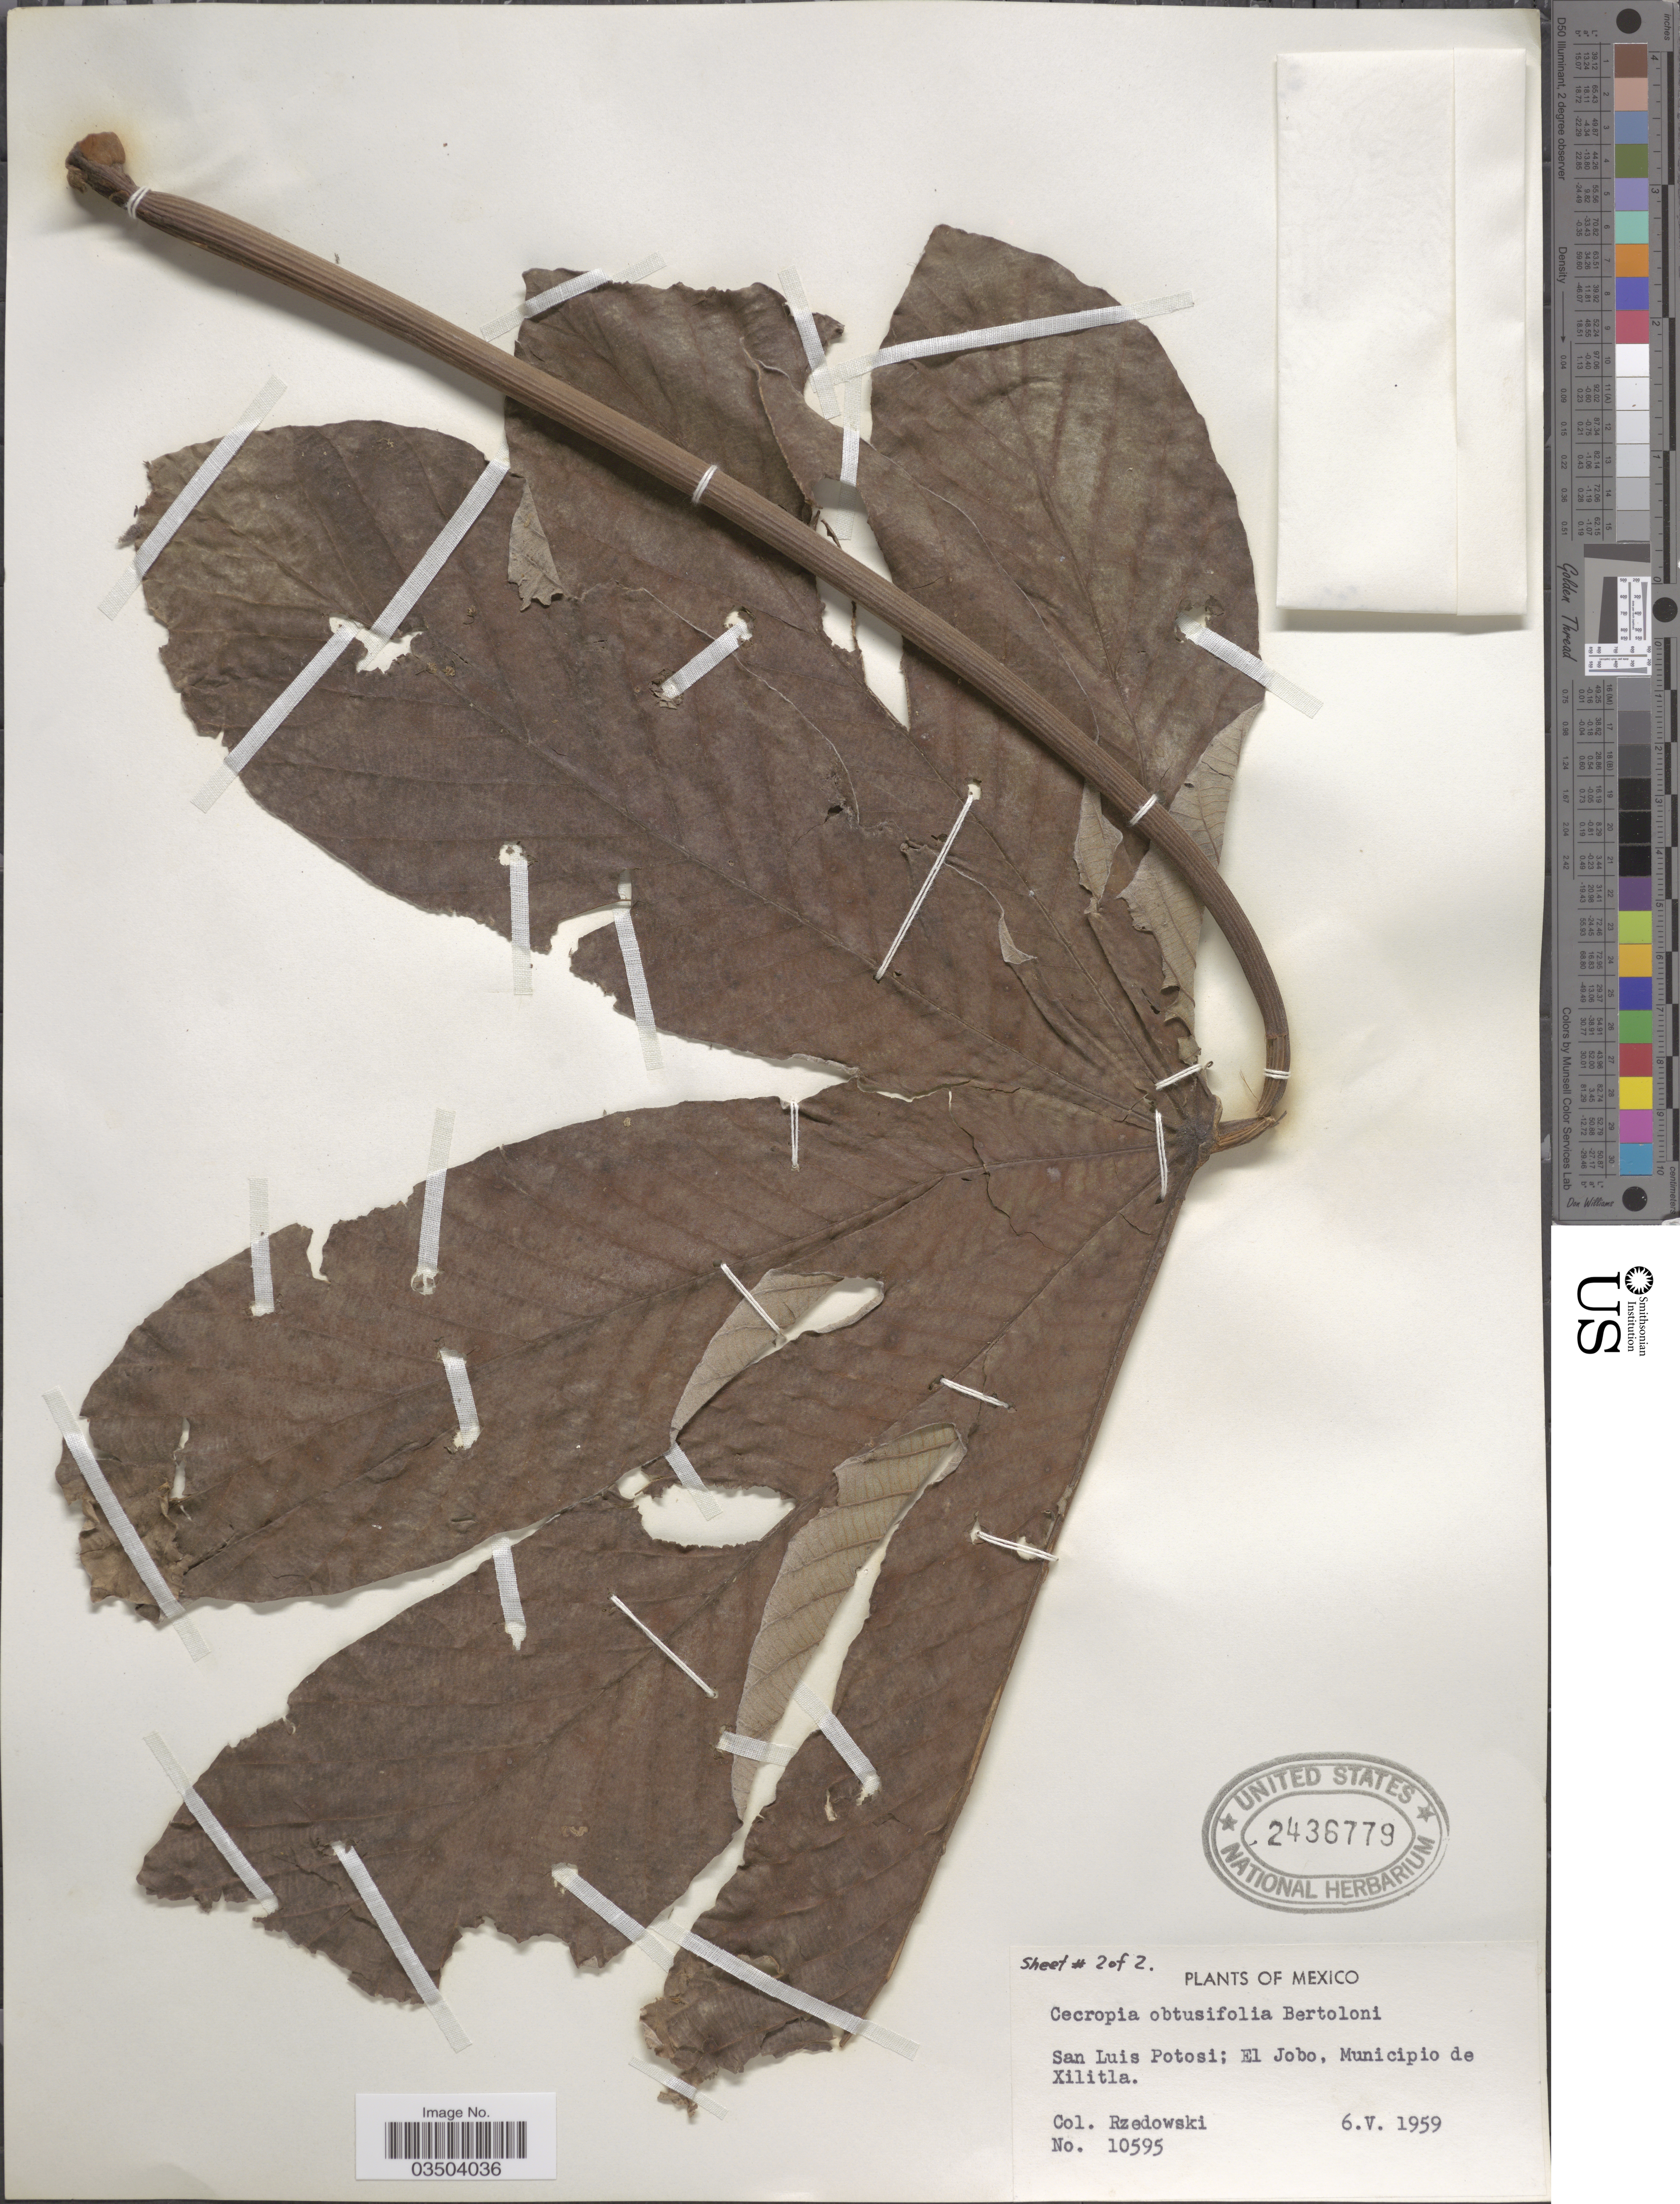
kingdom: Plantae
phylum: Tracheophyta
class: Magnoliopsida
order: Rosales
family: Urticaceae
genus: Cecropia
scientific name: Cecropia obtusifolia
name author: Bertol.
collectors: Rzedowski, --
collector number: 10595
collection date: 1959-05-06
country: Mexico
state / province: San Luis Potosí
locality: El Jobo, Municipio de Xilitla.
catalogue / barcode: US 2436779